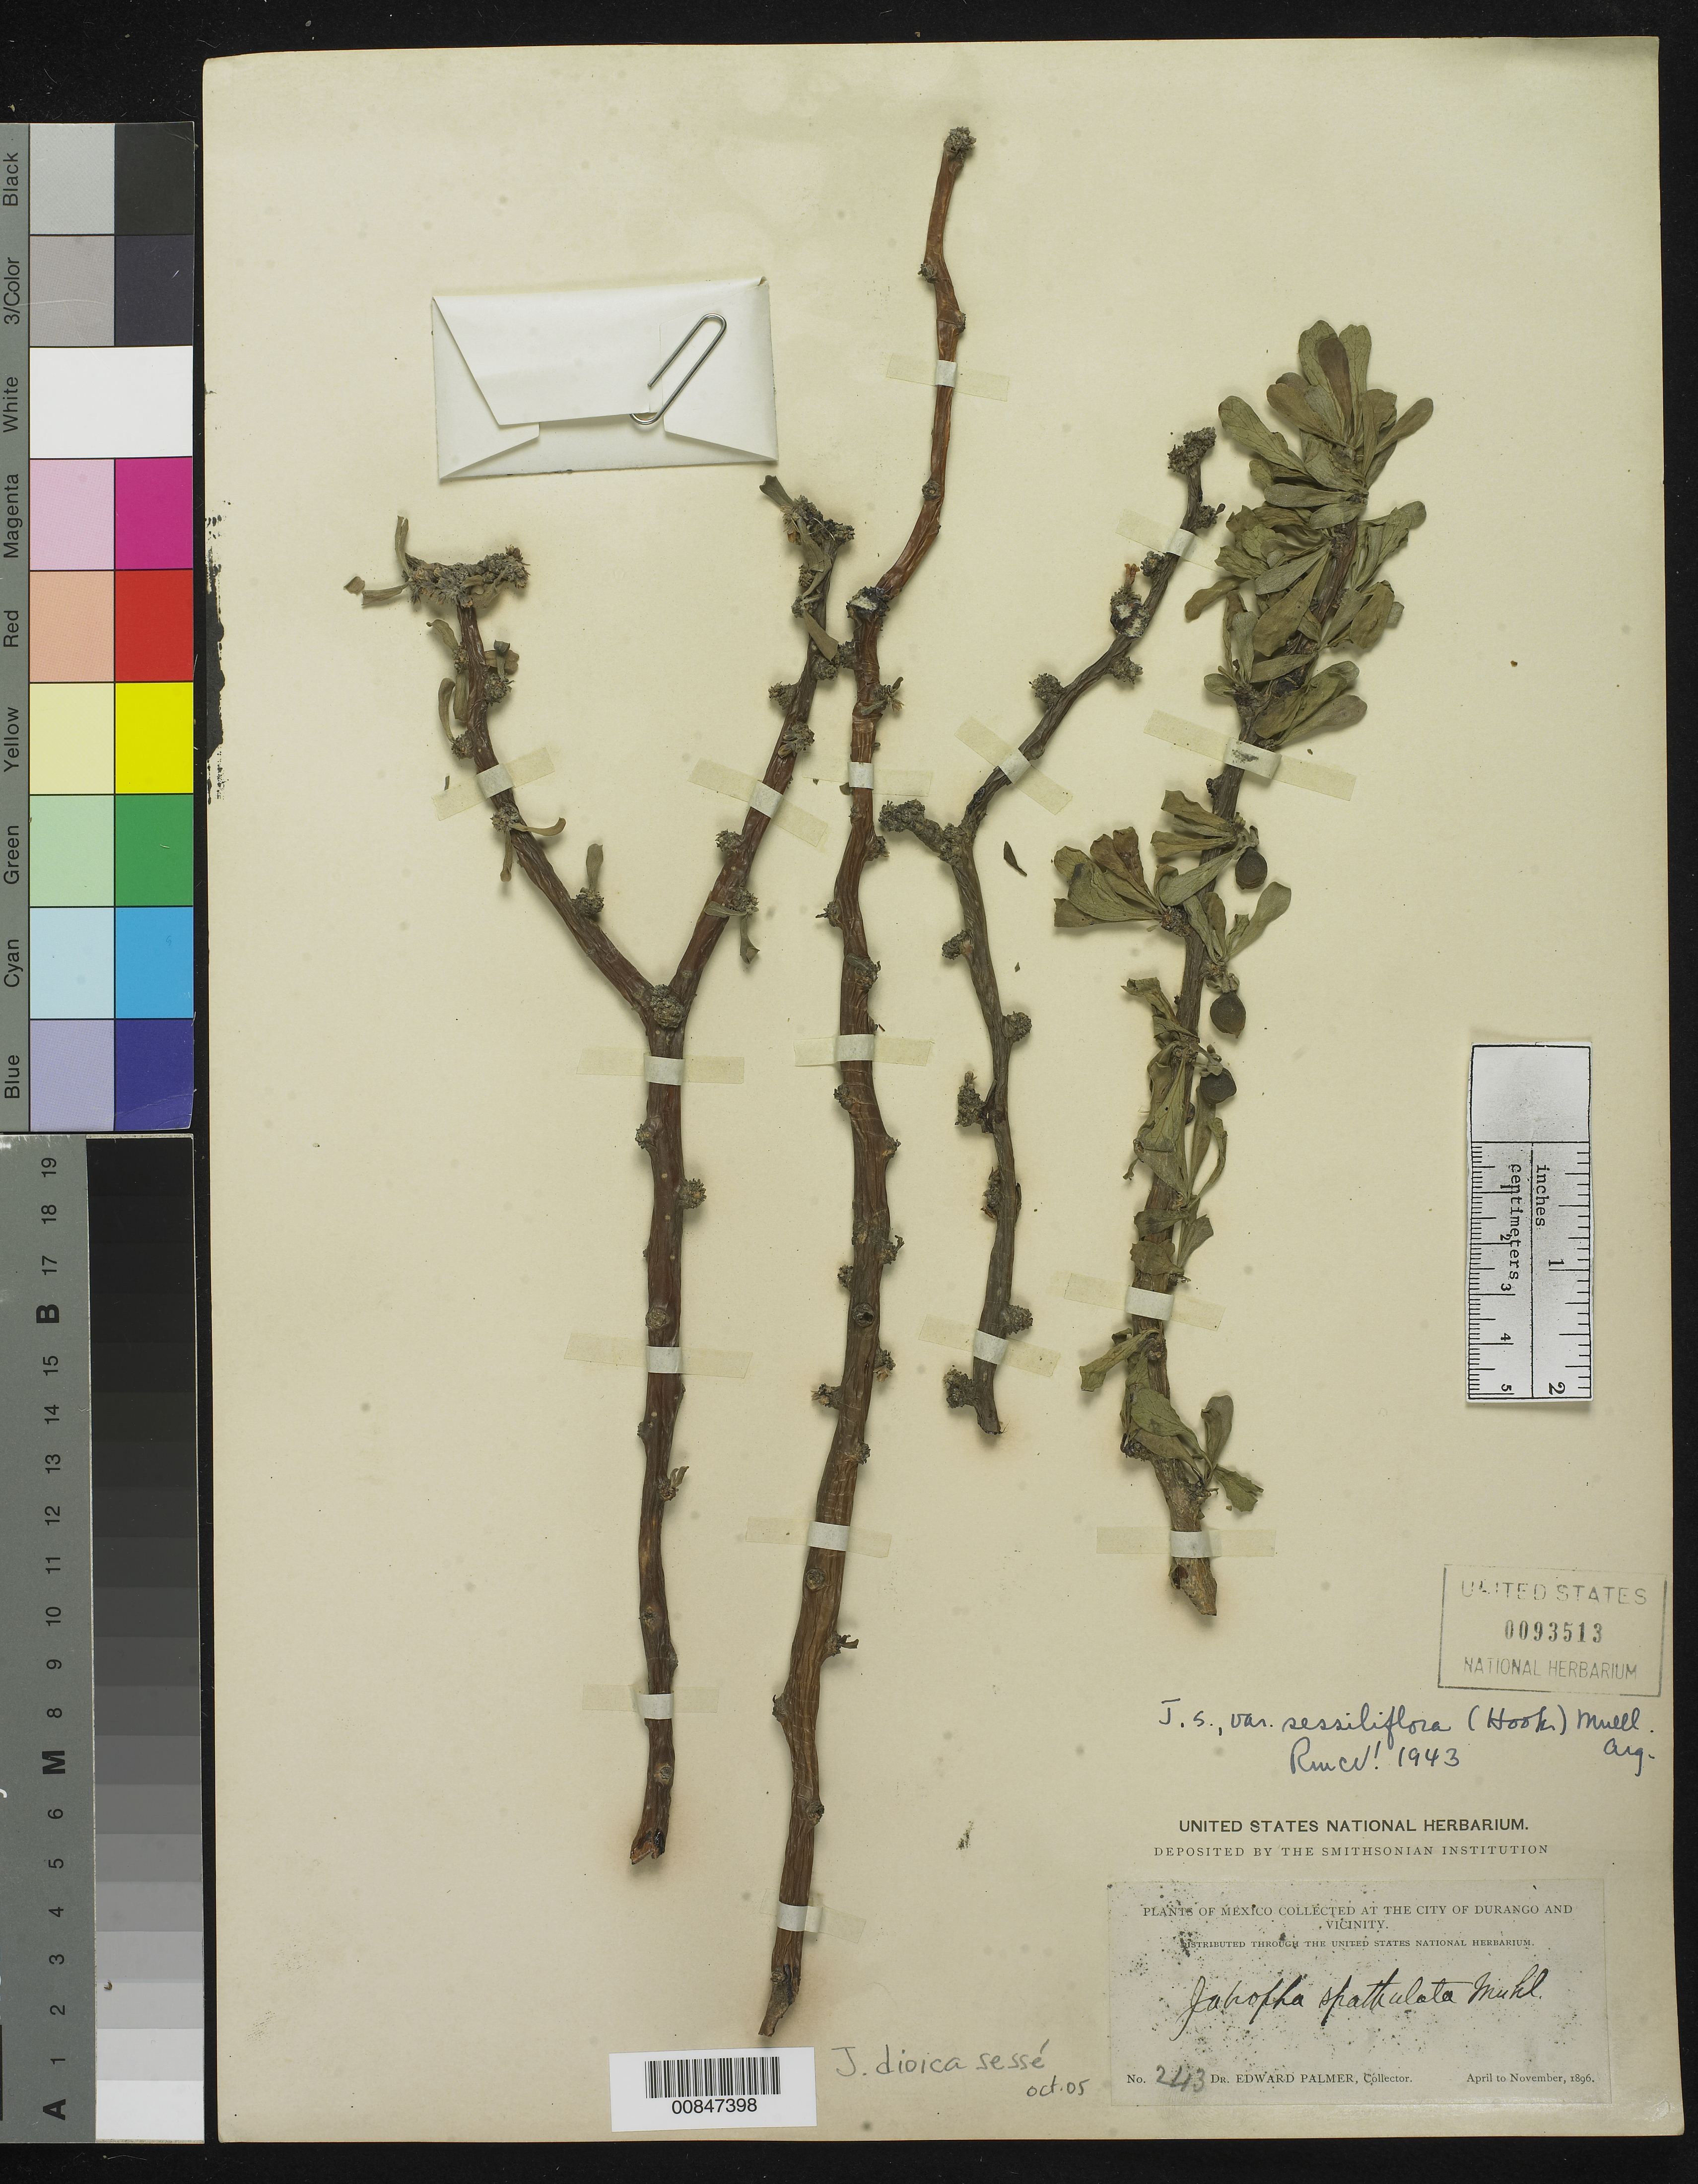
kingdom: Plantae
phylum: Tracheophyta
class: Magnoliopsida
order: Malpighiales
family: Euphorbiaceae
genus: Jatropha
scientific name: Jatropha dioica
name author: Sessé ex Cerv.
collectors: E. Palmer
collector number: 243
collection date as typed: Apr 1896 to -- Nov 1896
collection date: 1896-04/1896-11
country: Mexico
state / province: Durango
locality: City of Durango and vicinity.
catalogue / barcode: US 93513